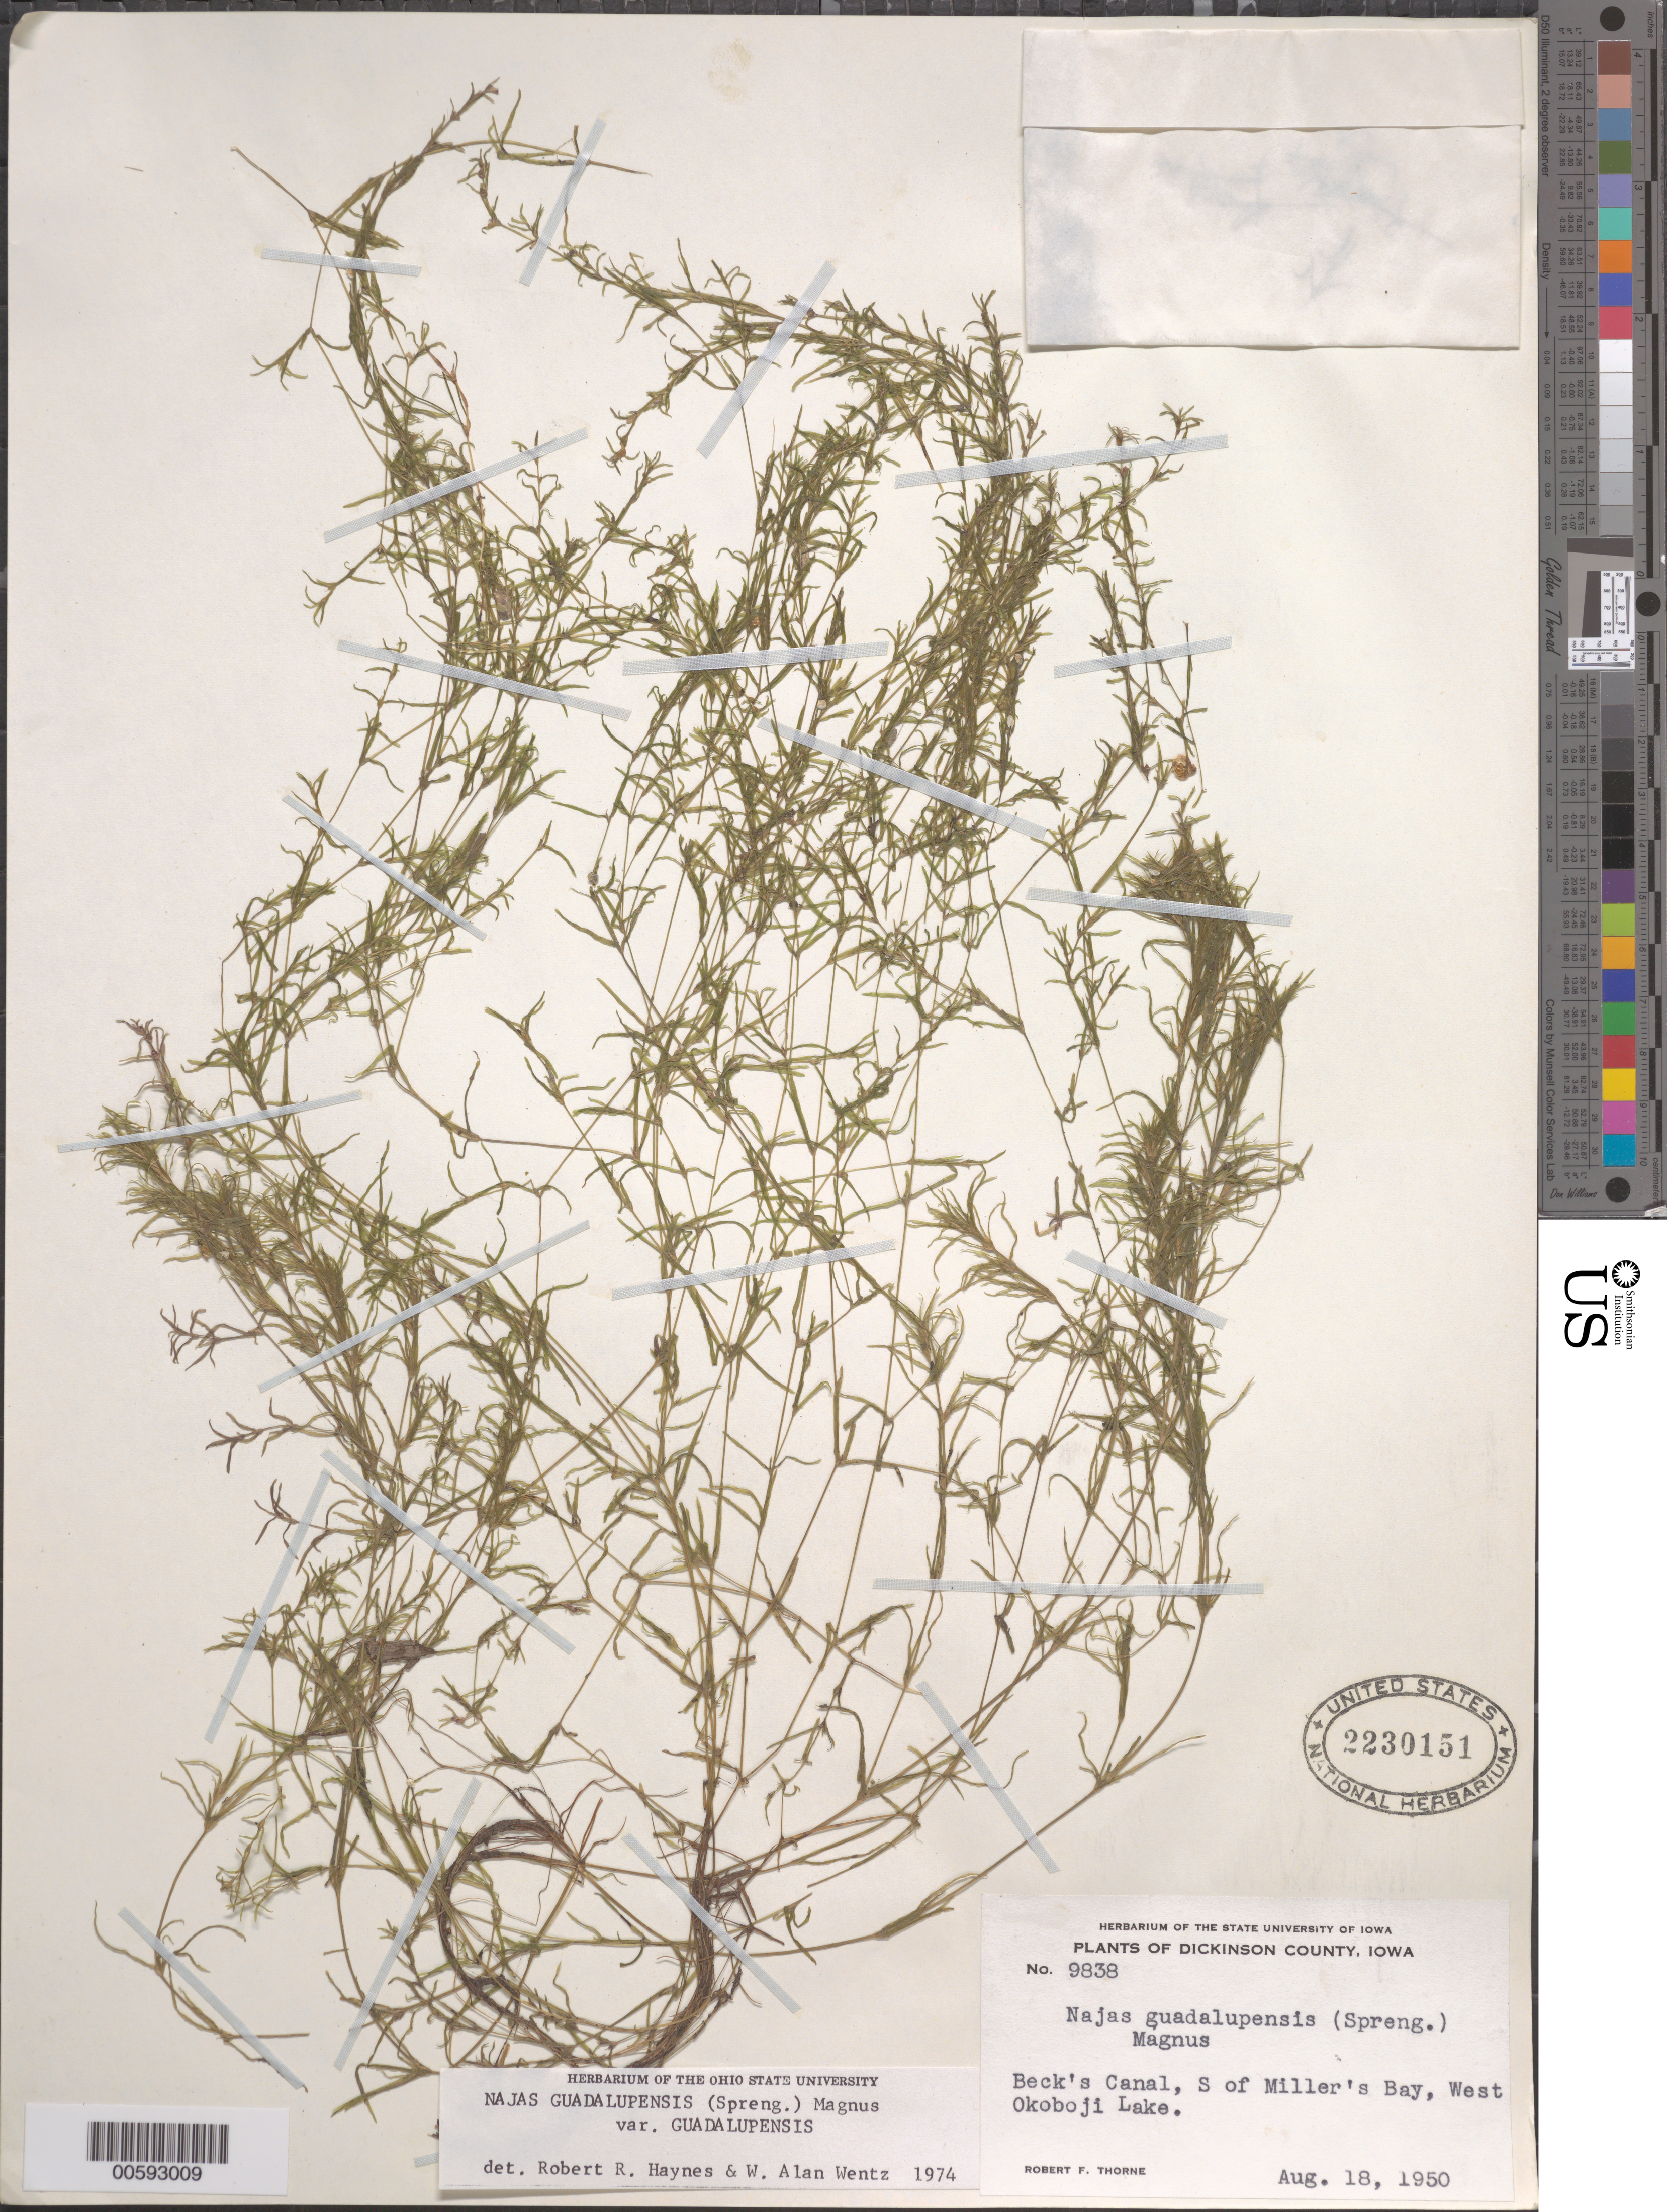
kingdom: Plantae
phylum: Tracheophyta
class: Liliopsida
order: Alismatales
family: Hydrocharitaceae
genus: Najas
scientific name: Najas guadalupensis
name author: (Spreng.) Magnus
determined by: Haynes, R. R.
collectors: R. F. Thorne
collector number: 9838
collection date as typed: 18 Aug 1950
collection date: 1950-08-18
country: United States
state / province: Iowa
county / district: Dickinson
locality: Beck's Canal, S of Miller's Bay, West Okoboji Lake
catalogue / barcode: US 2230151